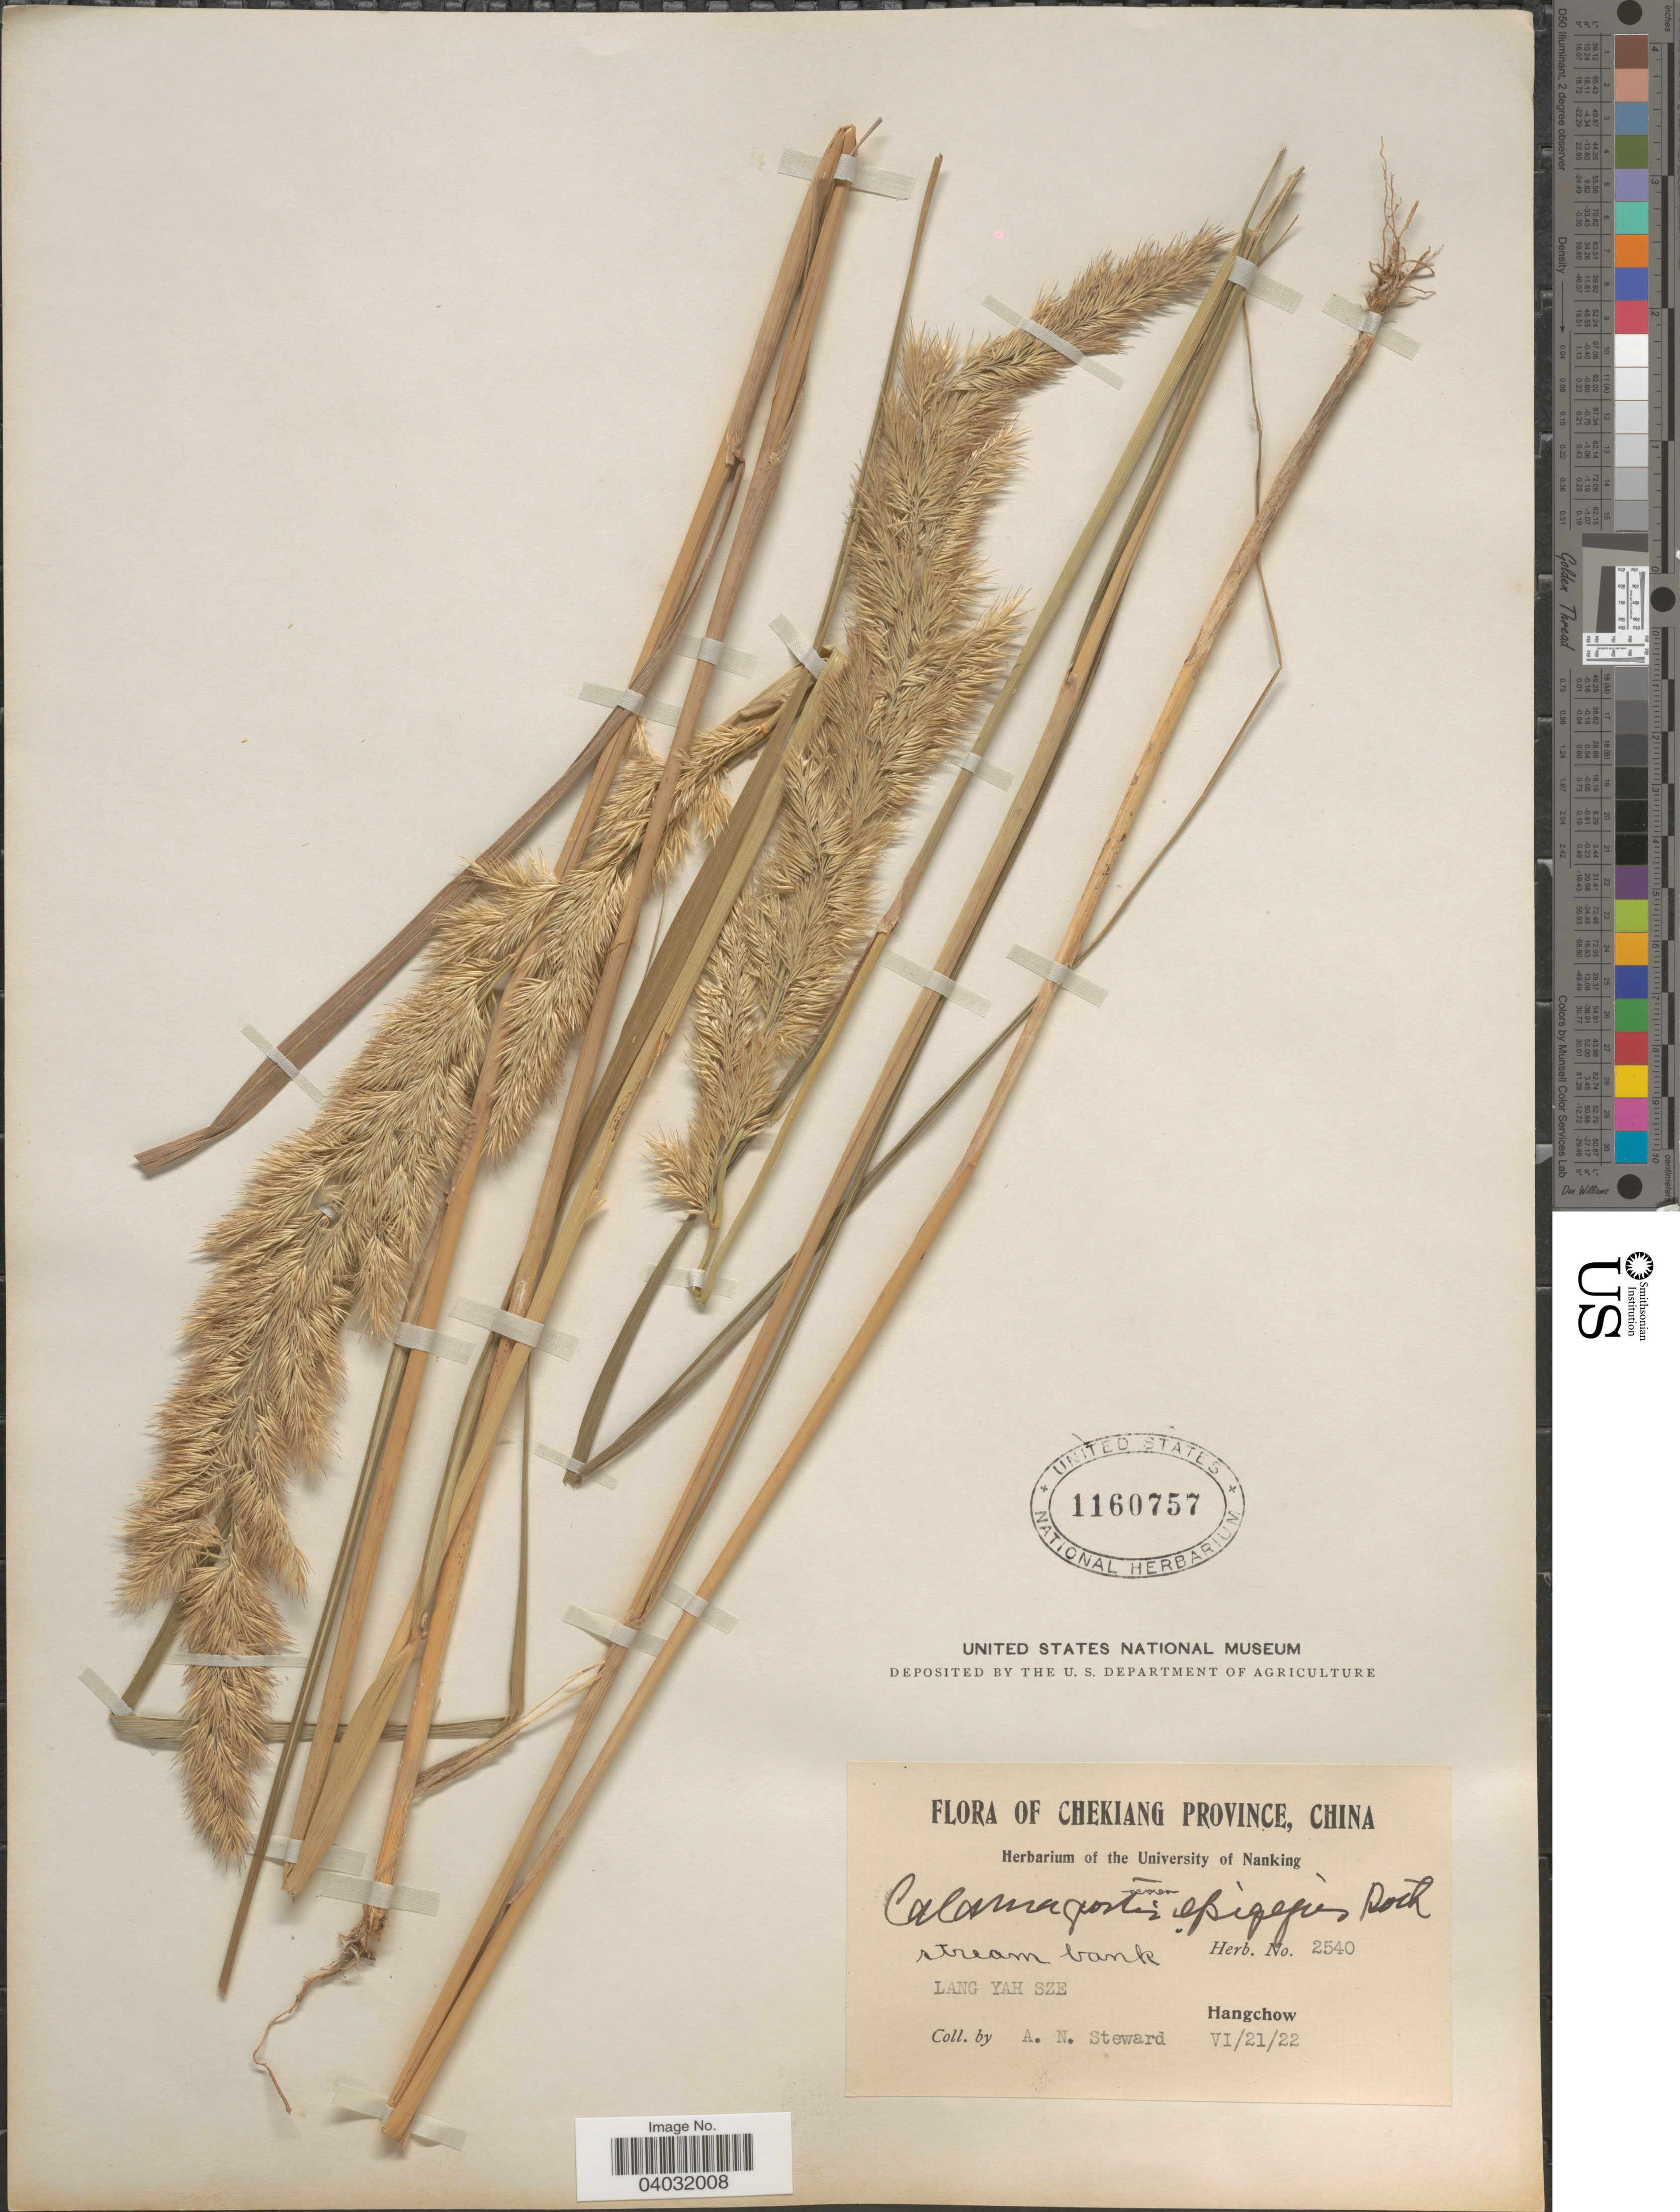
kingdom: Plantae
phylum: Tracheophyta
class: Liliopsida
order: Poales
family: Poaceae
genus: Calamagrostis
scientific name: Calamagrostis epigeios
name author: (L.) Roth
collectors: A. N. Steward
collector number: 2540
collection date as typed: Transcribed d/m/y: 21/6/22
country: China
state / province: Zhejiang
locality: Chekiang Province. Lang Yah Sze. Hangchow.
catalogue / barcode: US 1160757